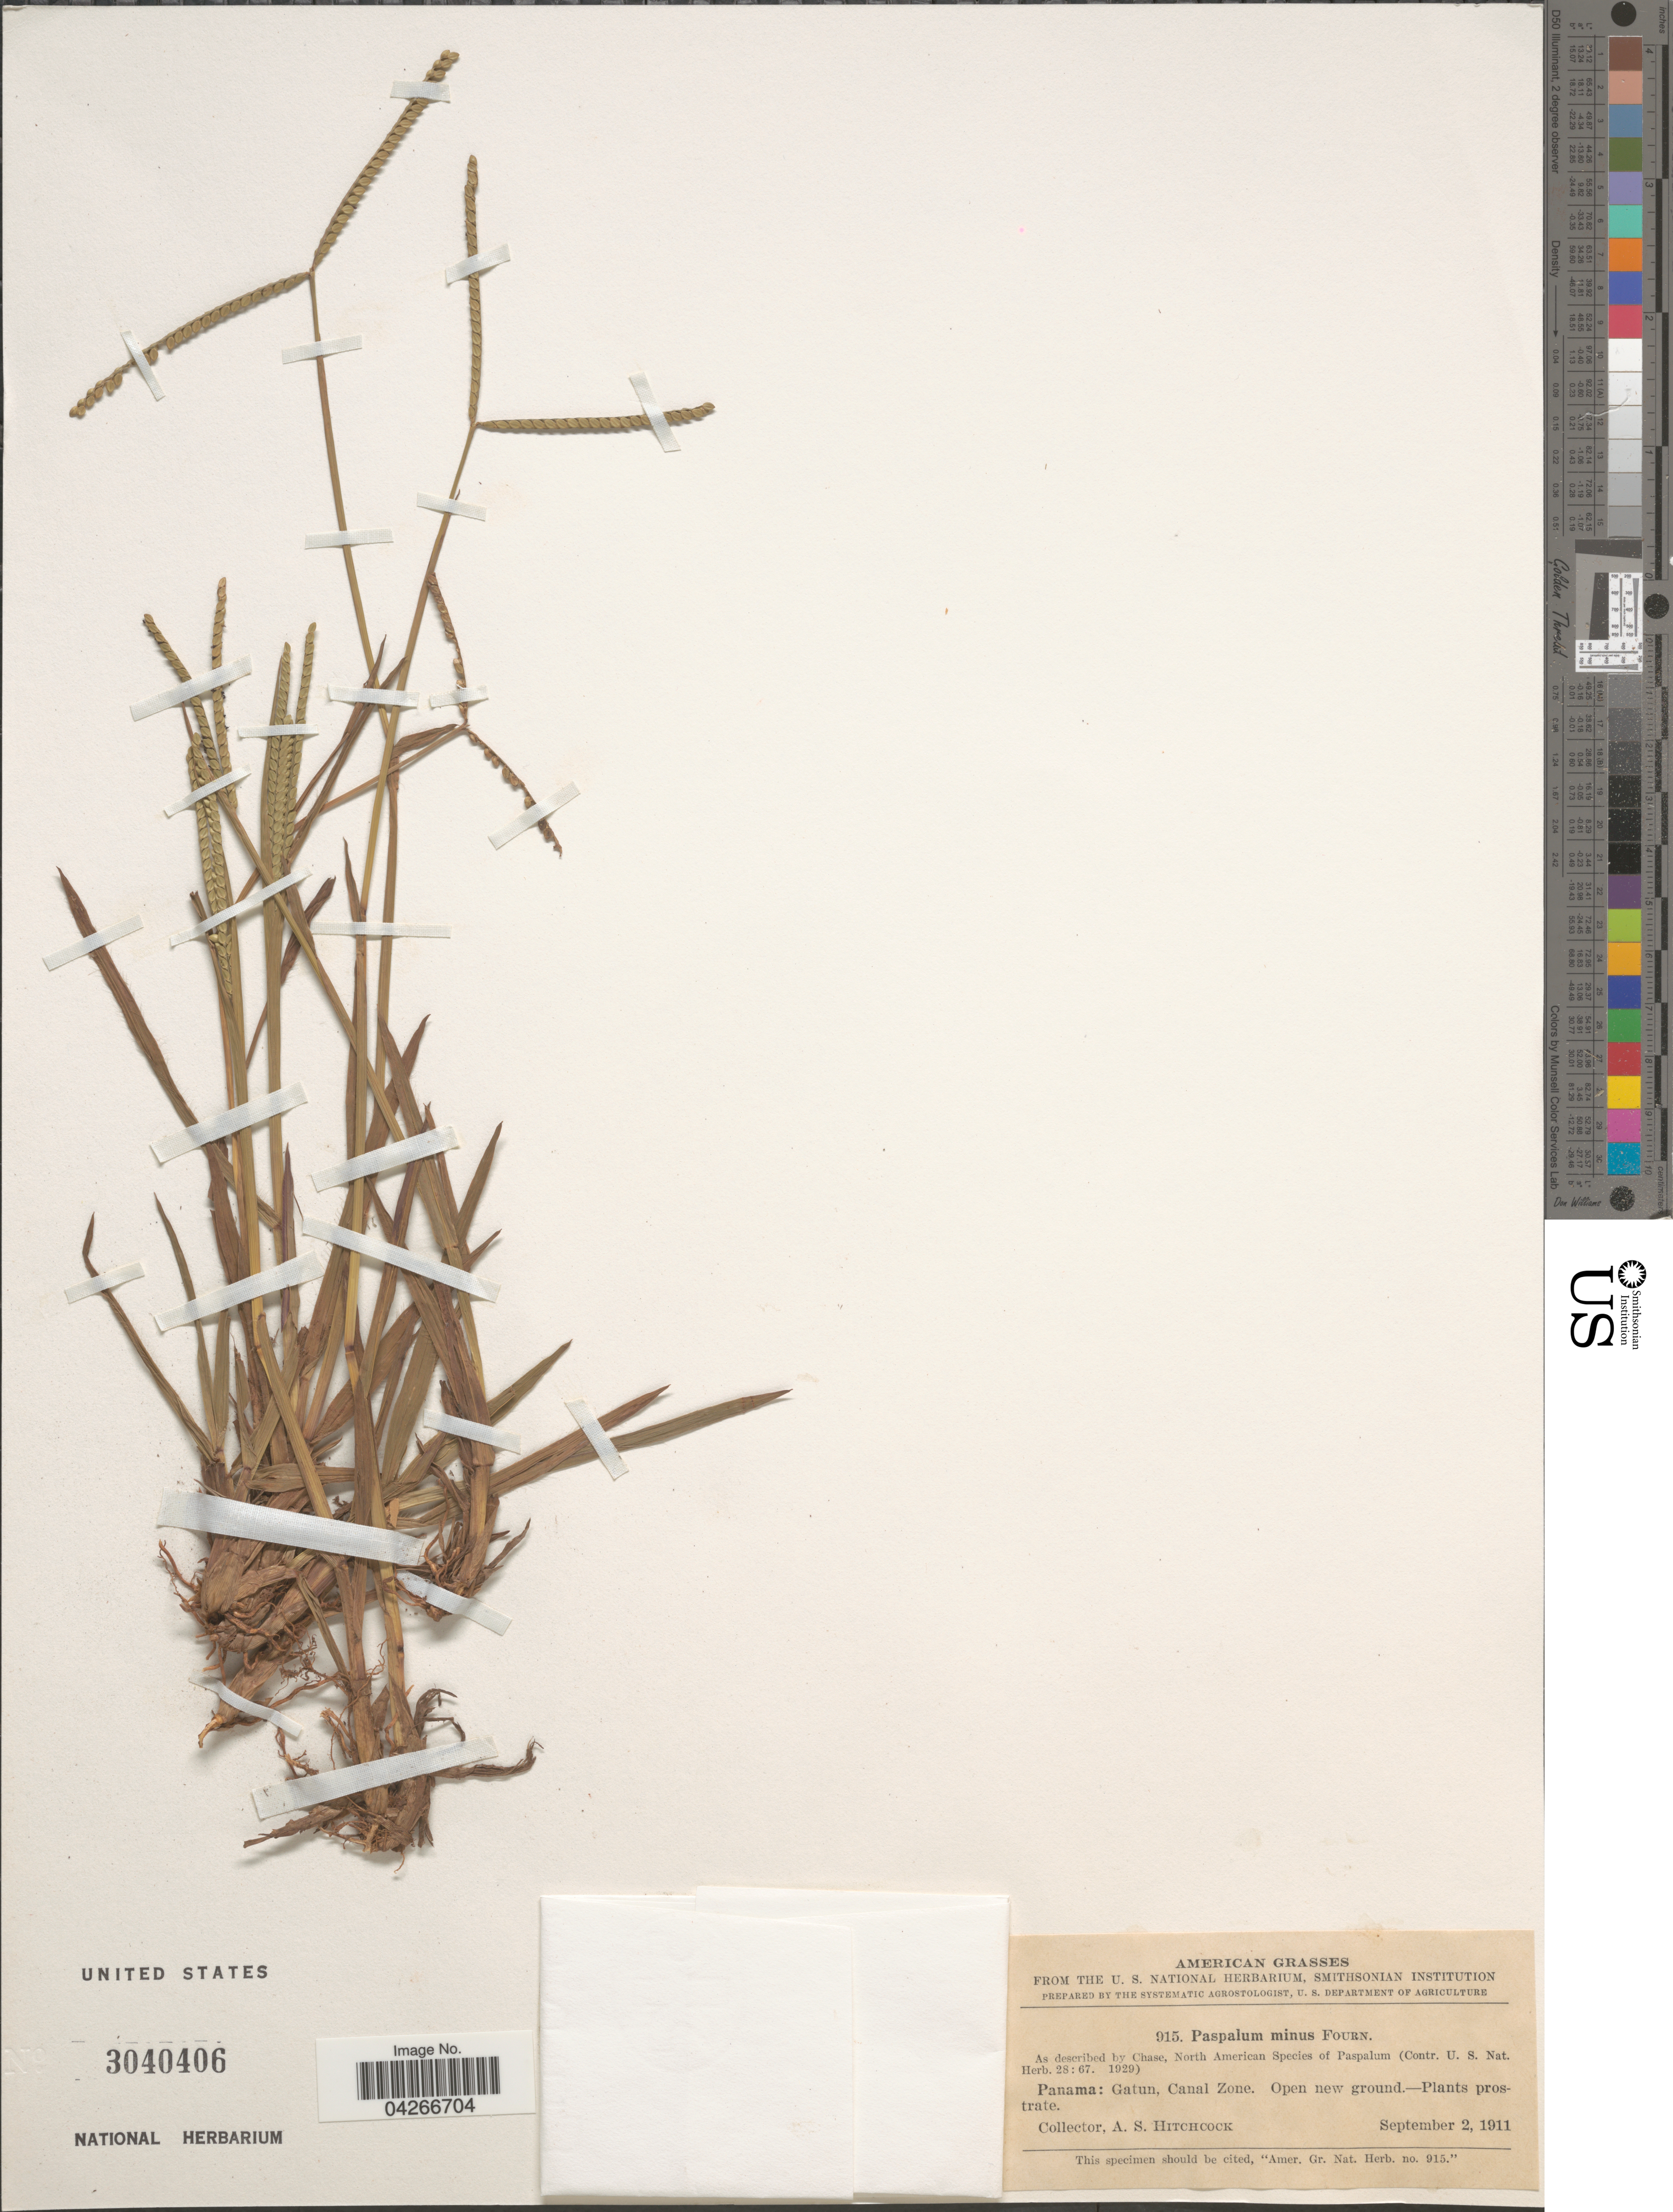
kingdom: Plantae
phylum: Tracheophyta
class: Liliopsida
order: Poales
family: Poaceae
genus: Paspalum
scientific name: Paspalum minus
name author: E. Fourn.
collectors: A. S. Hitchcock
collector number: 915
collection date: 1911-09-02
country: Panama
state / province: Colón / Panamá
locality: Gatun, Canal Zone.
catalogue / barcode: US 3040406